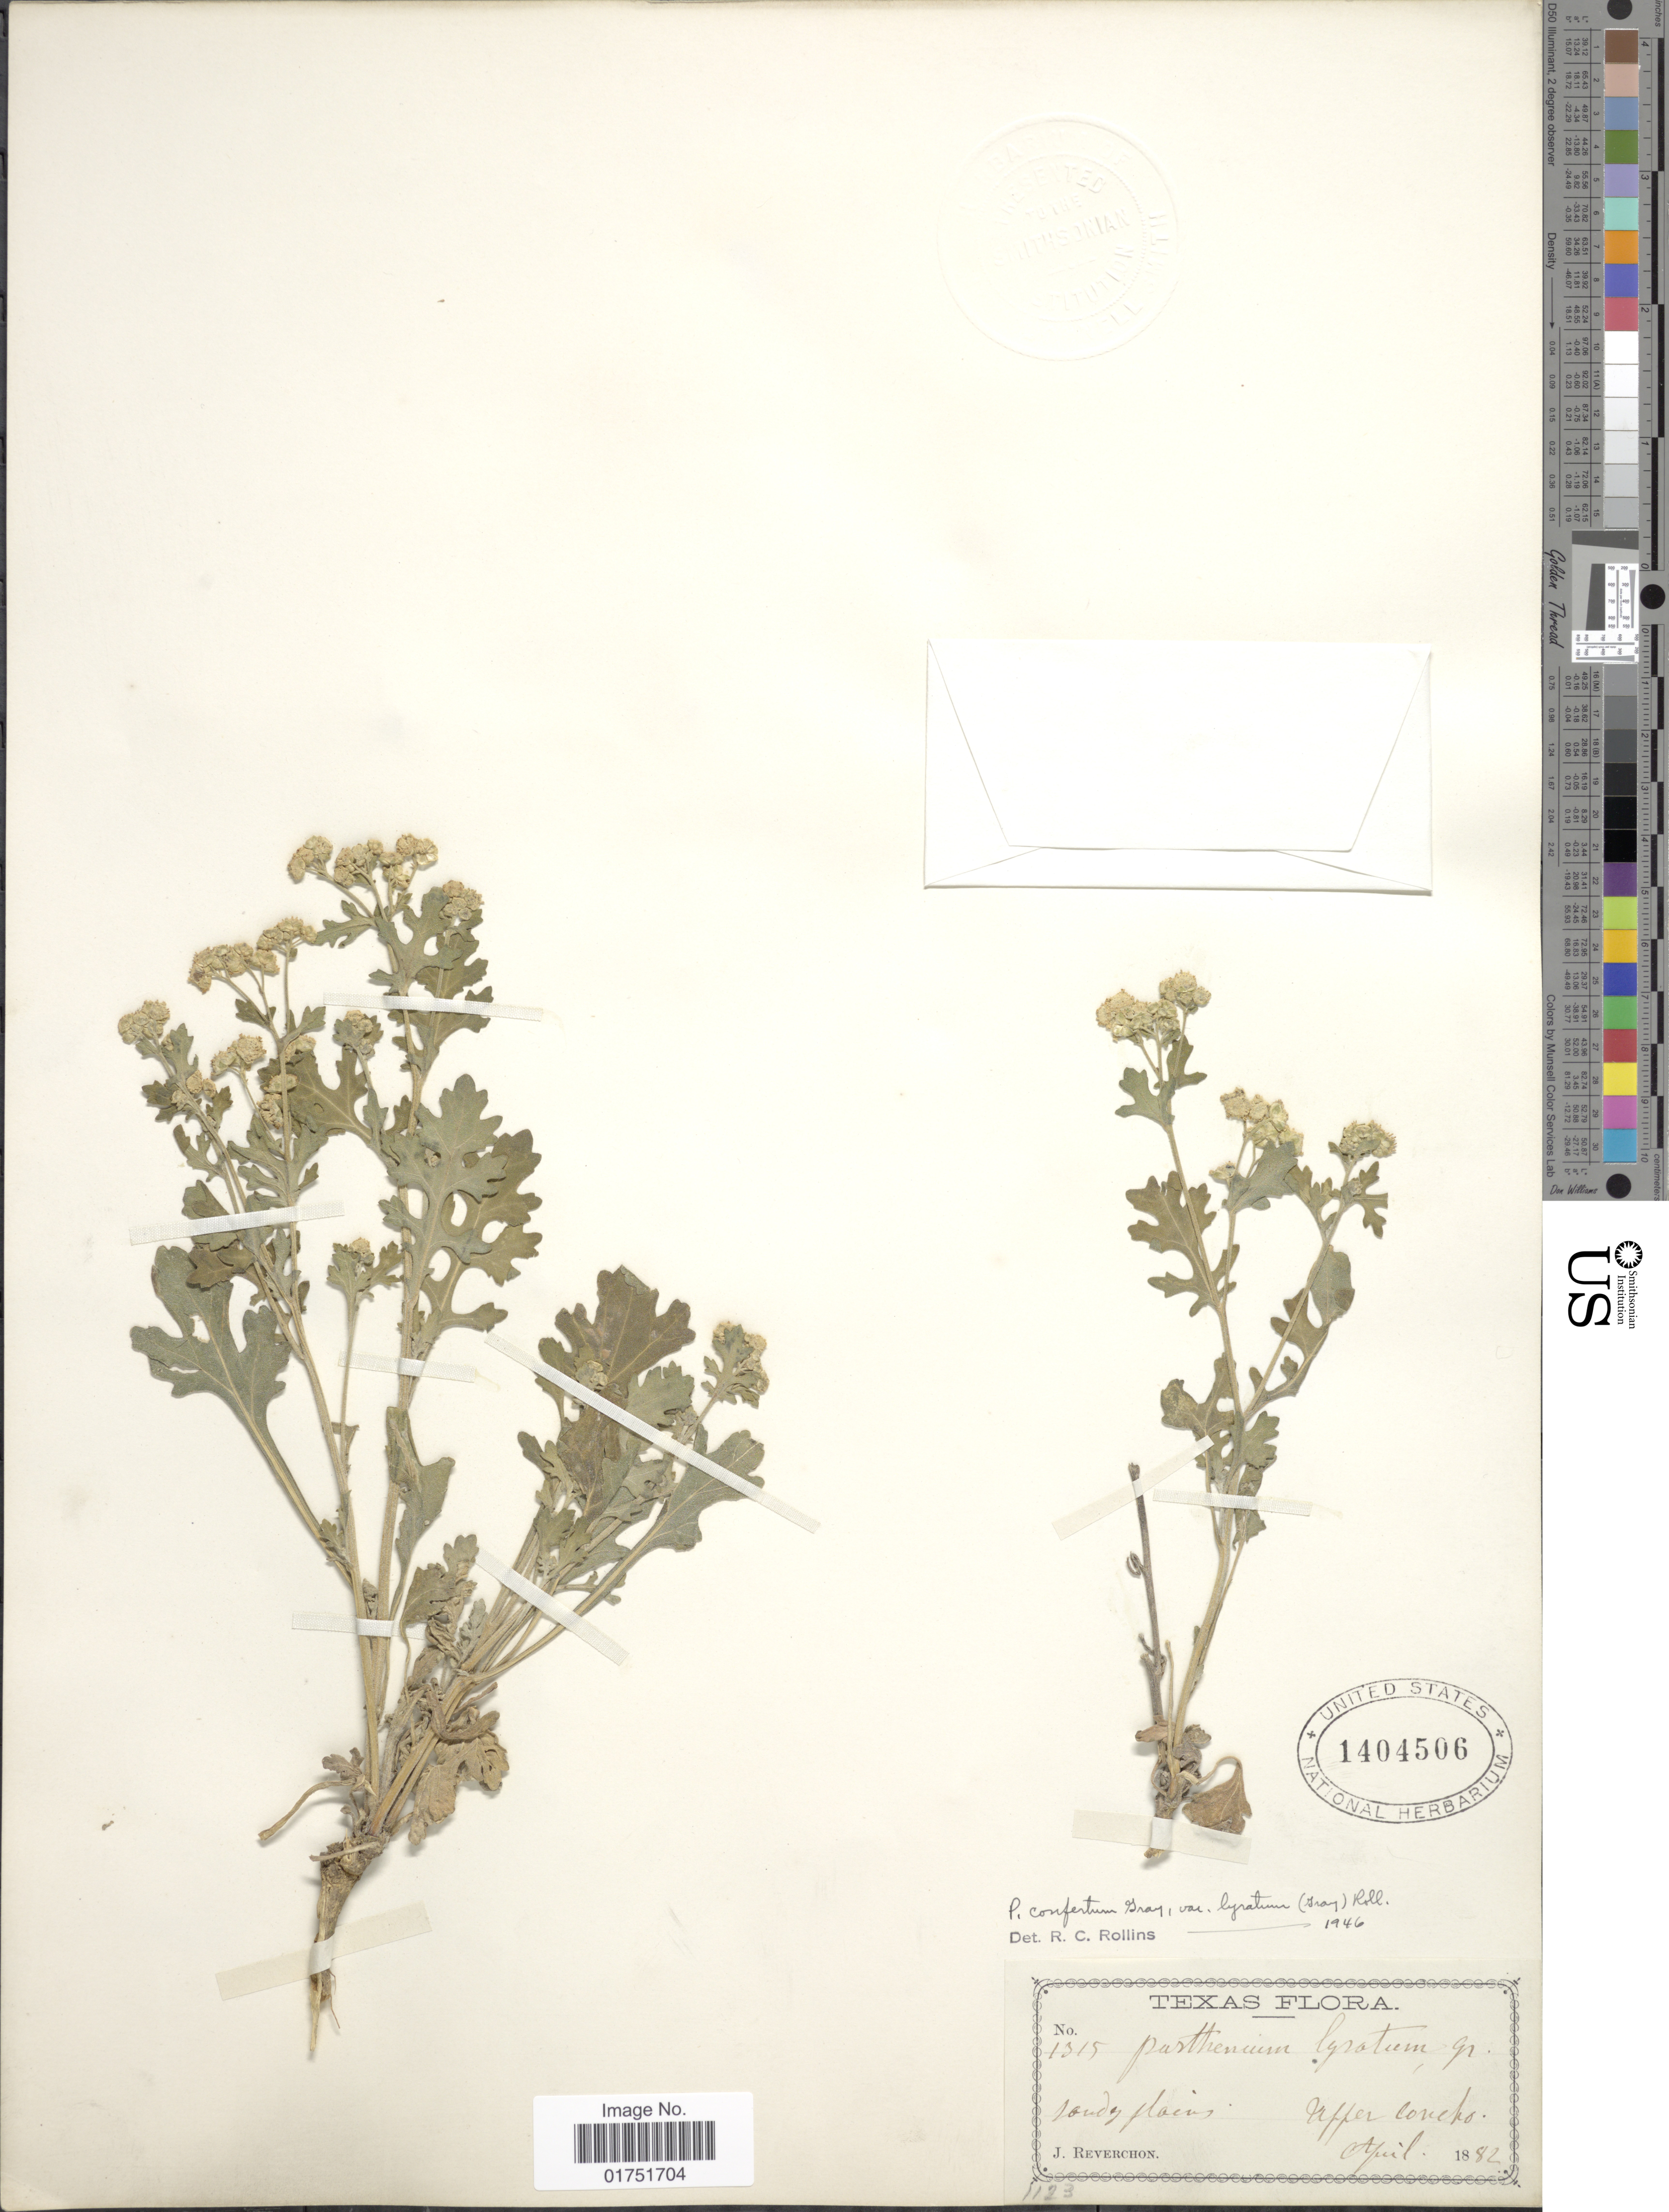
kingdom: Plantae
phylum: Tracheophyta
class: Magnoliopsida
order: Asterales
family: Asteraceae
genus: Parthenium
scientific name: Parthenium confertum var. lyratum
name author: (A. Gray) Rollins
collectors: J. Reverchon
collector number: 1315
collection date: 1882-04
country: United States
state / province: Texas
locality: Upper Concho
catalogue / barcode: US 1404506